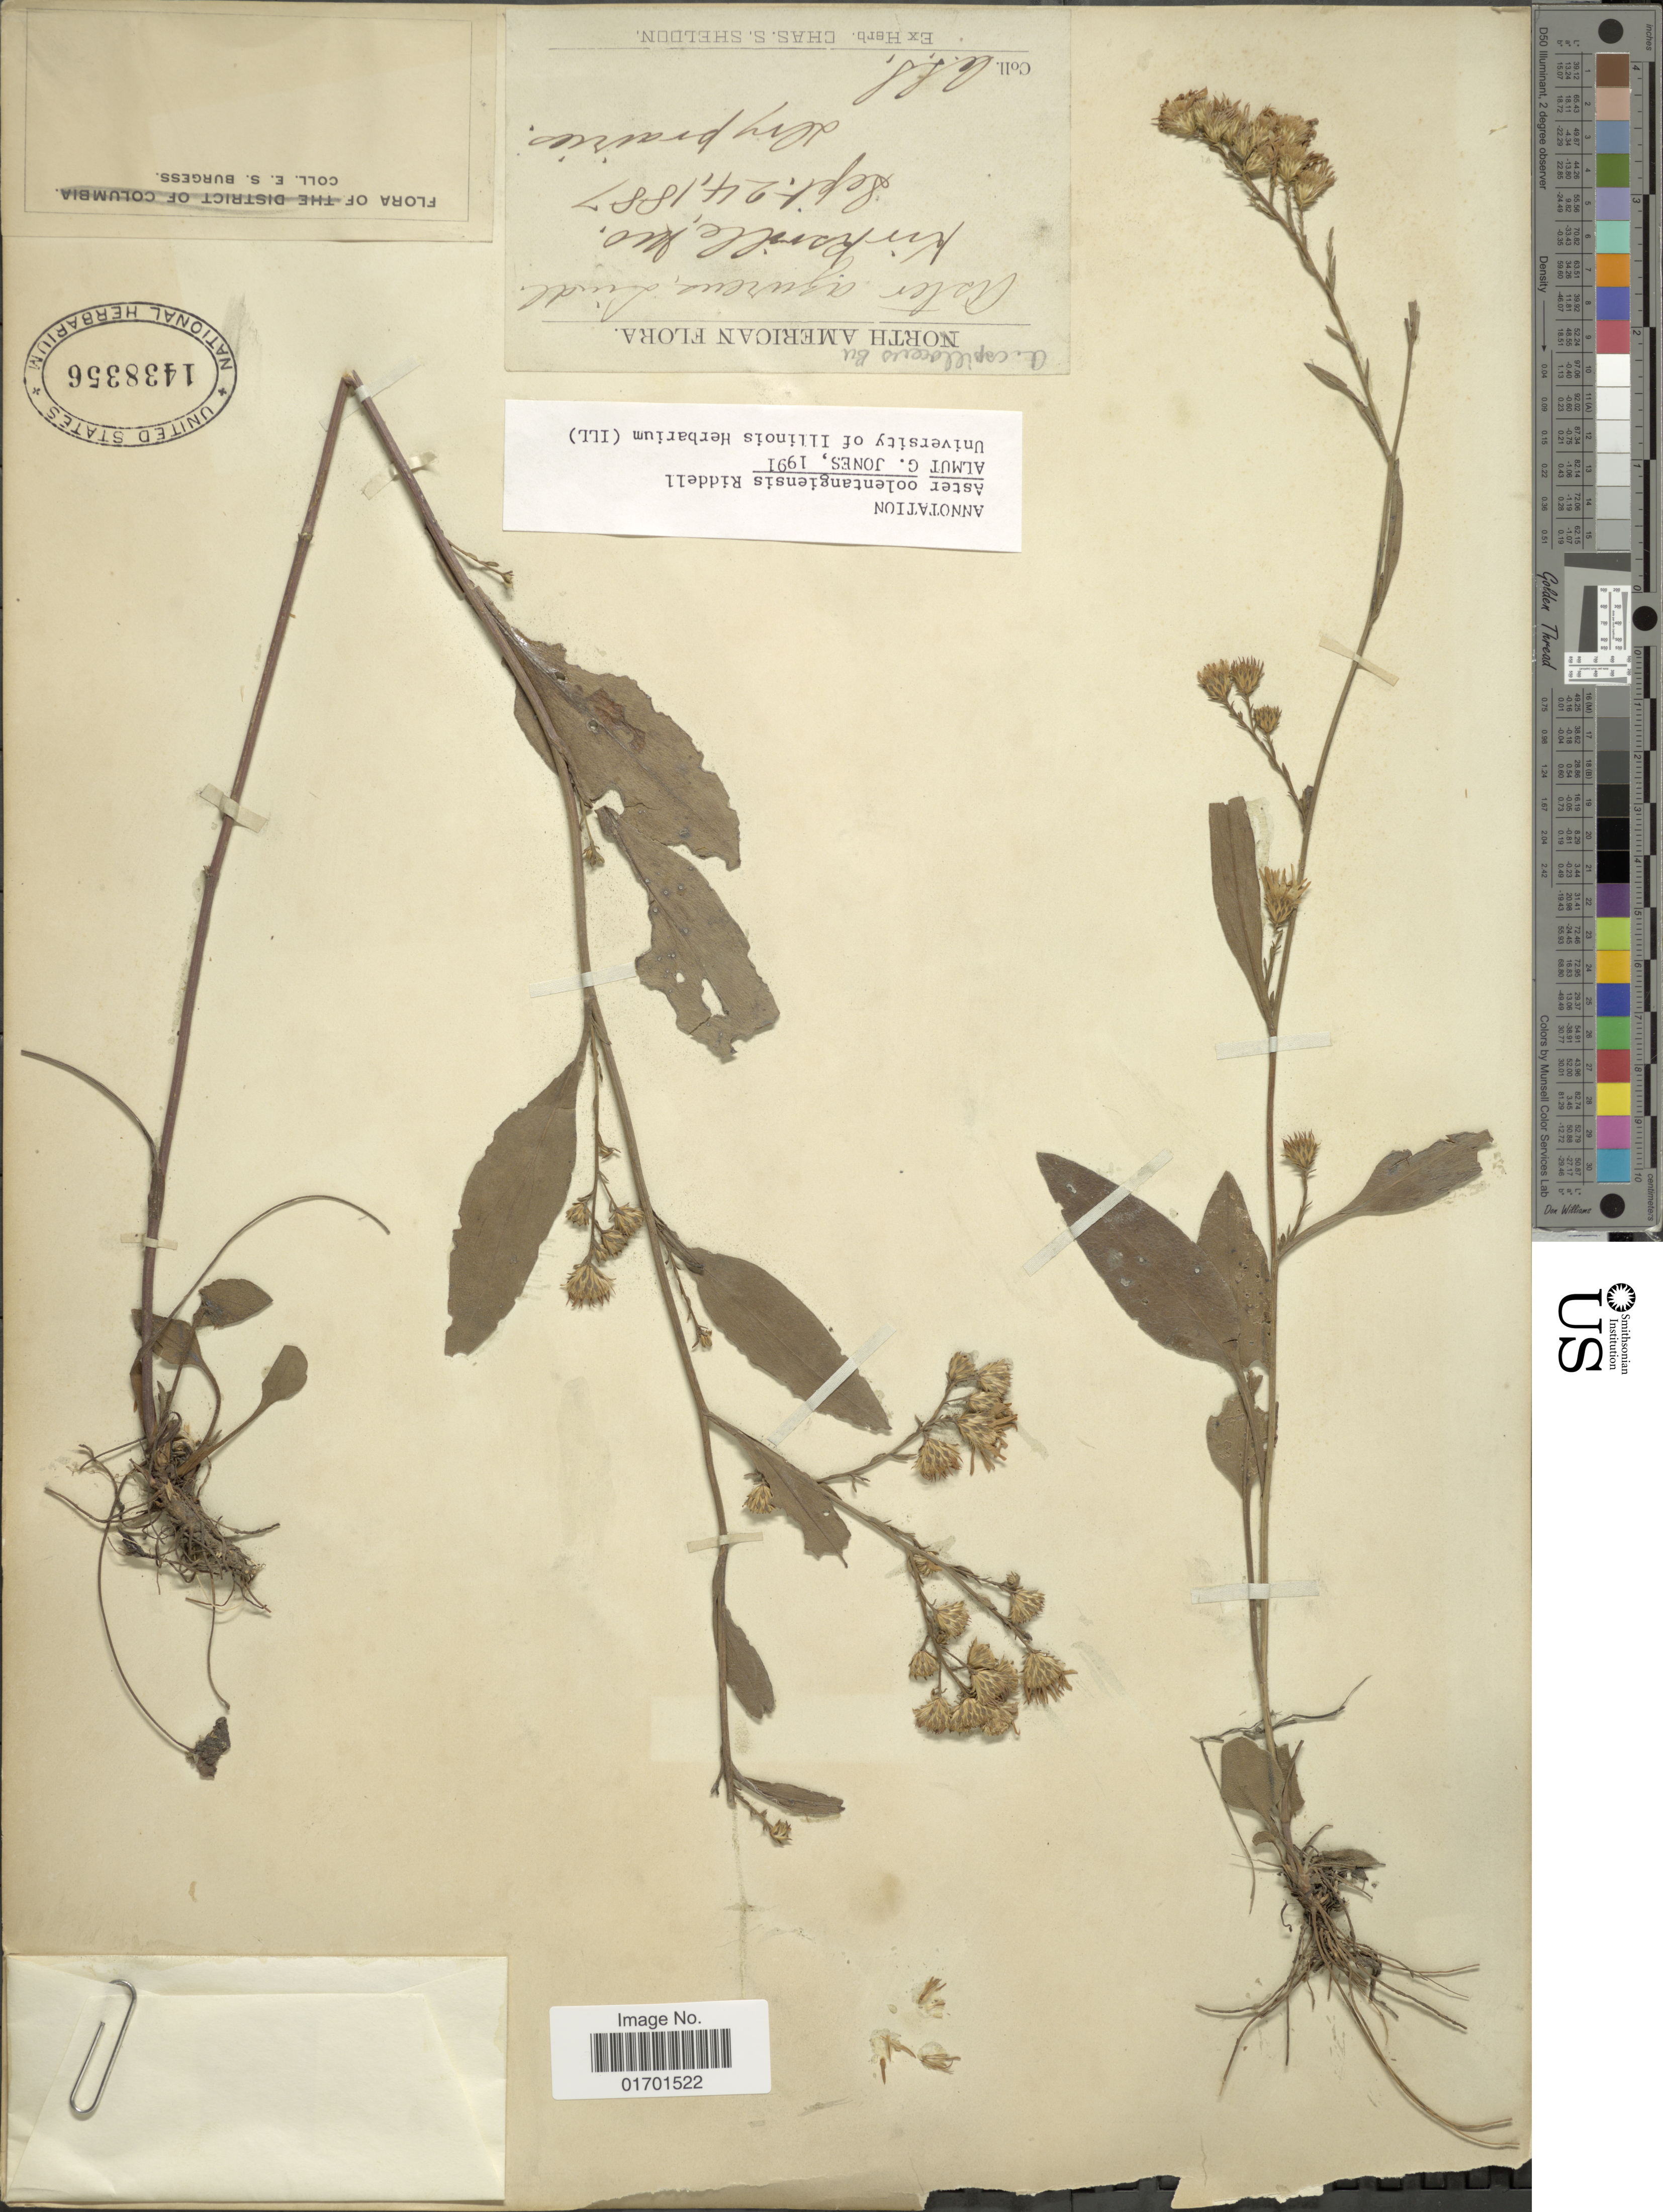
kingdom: Plantae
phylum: Tracheophyta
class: Magnoliopsida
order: Asterales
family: Asteraceae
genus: Symphyotrichum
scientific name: Symphyotrichum oolentangiense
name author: (Riddell) G.L. Nesom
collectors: C. S. Sheldon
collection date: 1887-09-24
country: United States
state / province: Missouri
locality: Kirksville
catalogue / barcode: US 1438356